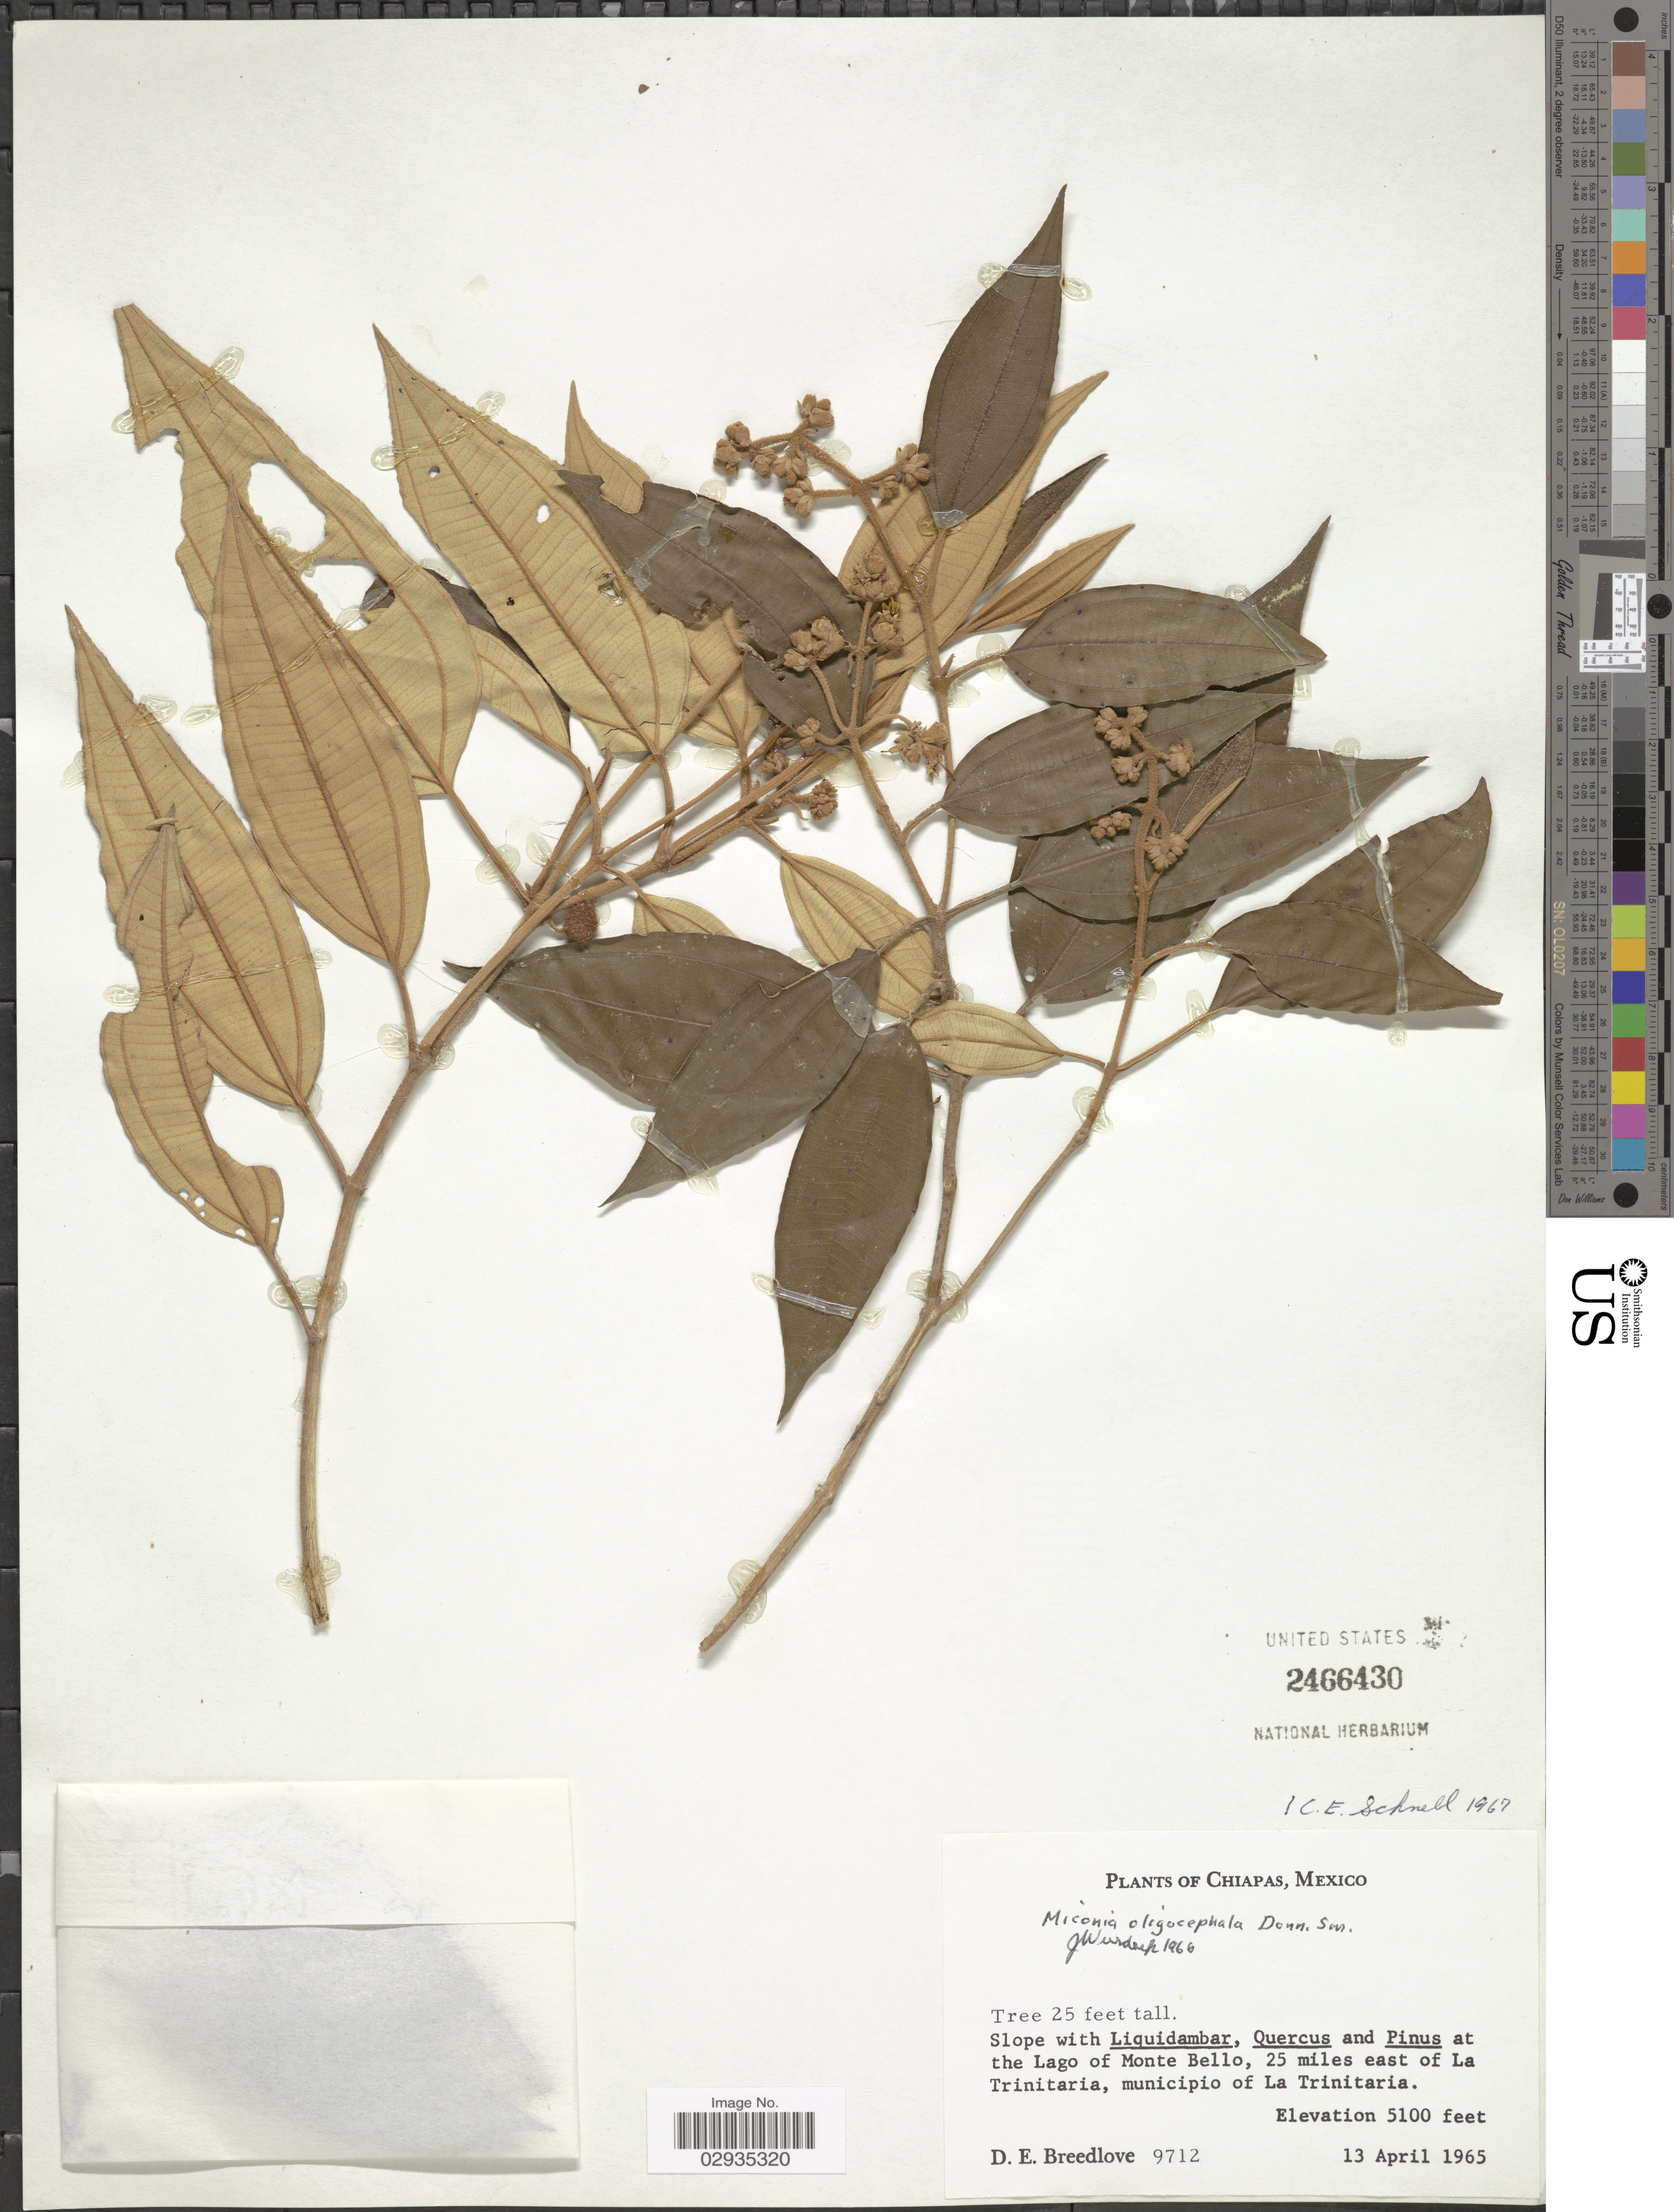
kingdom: Plantae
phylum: Tracheophyta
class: Magnoliopsida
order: Myrtales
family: Melastomataceae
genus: Miconia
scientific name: Miconia oligocephala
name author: Donn. Sm.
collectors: D. E. Breedlove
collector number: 9712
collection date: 1965-04-13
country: Mexico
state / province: Chiapas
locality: At the lago of Monte Bello, 25 miles east of La Trinitaria, municipio of La Trinitaria.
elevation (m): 1554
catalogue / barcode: US 2466430